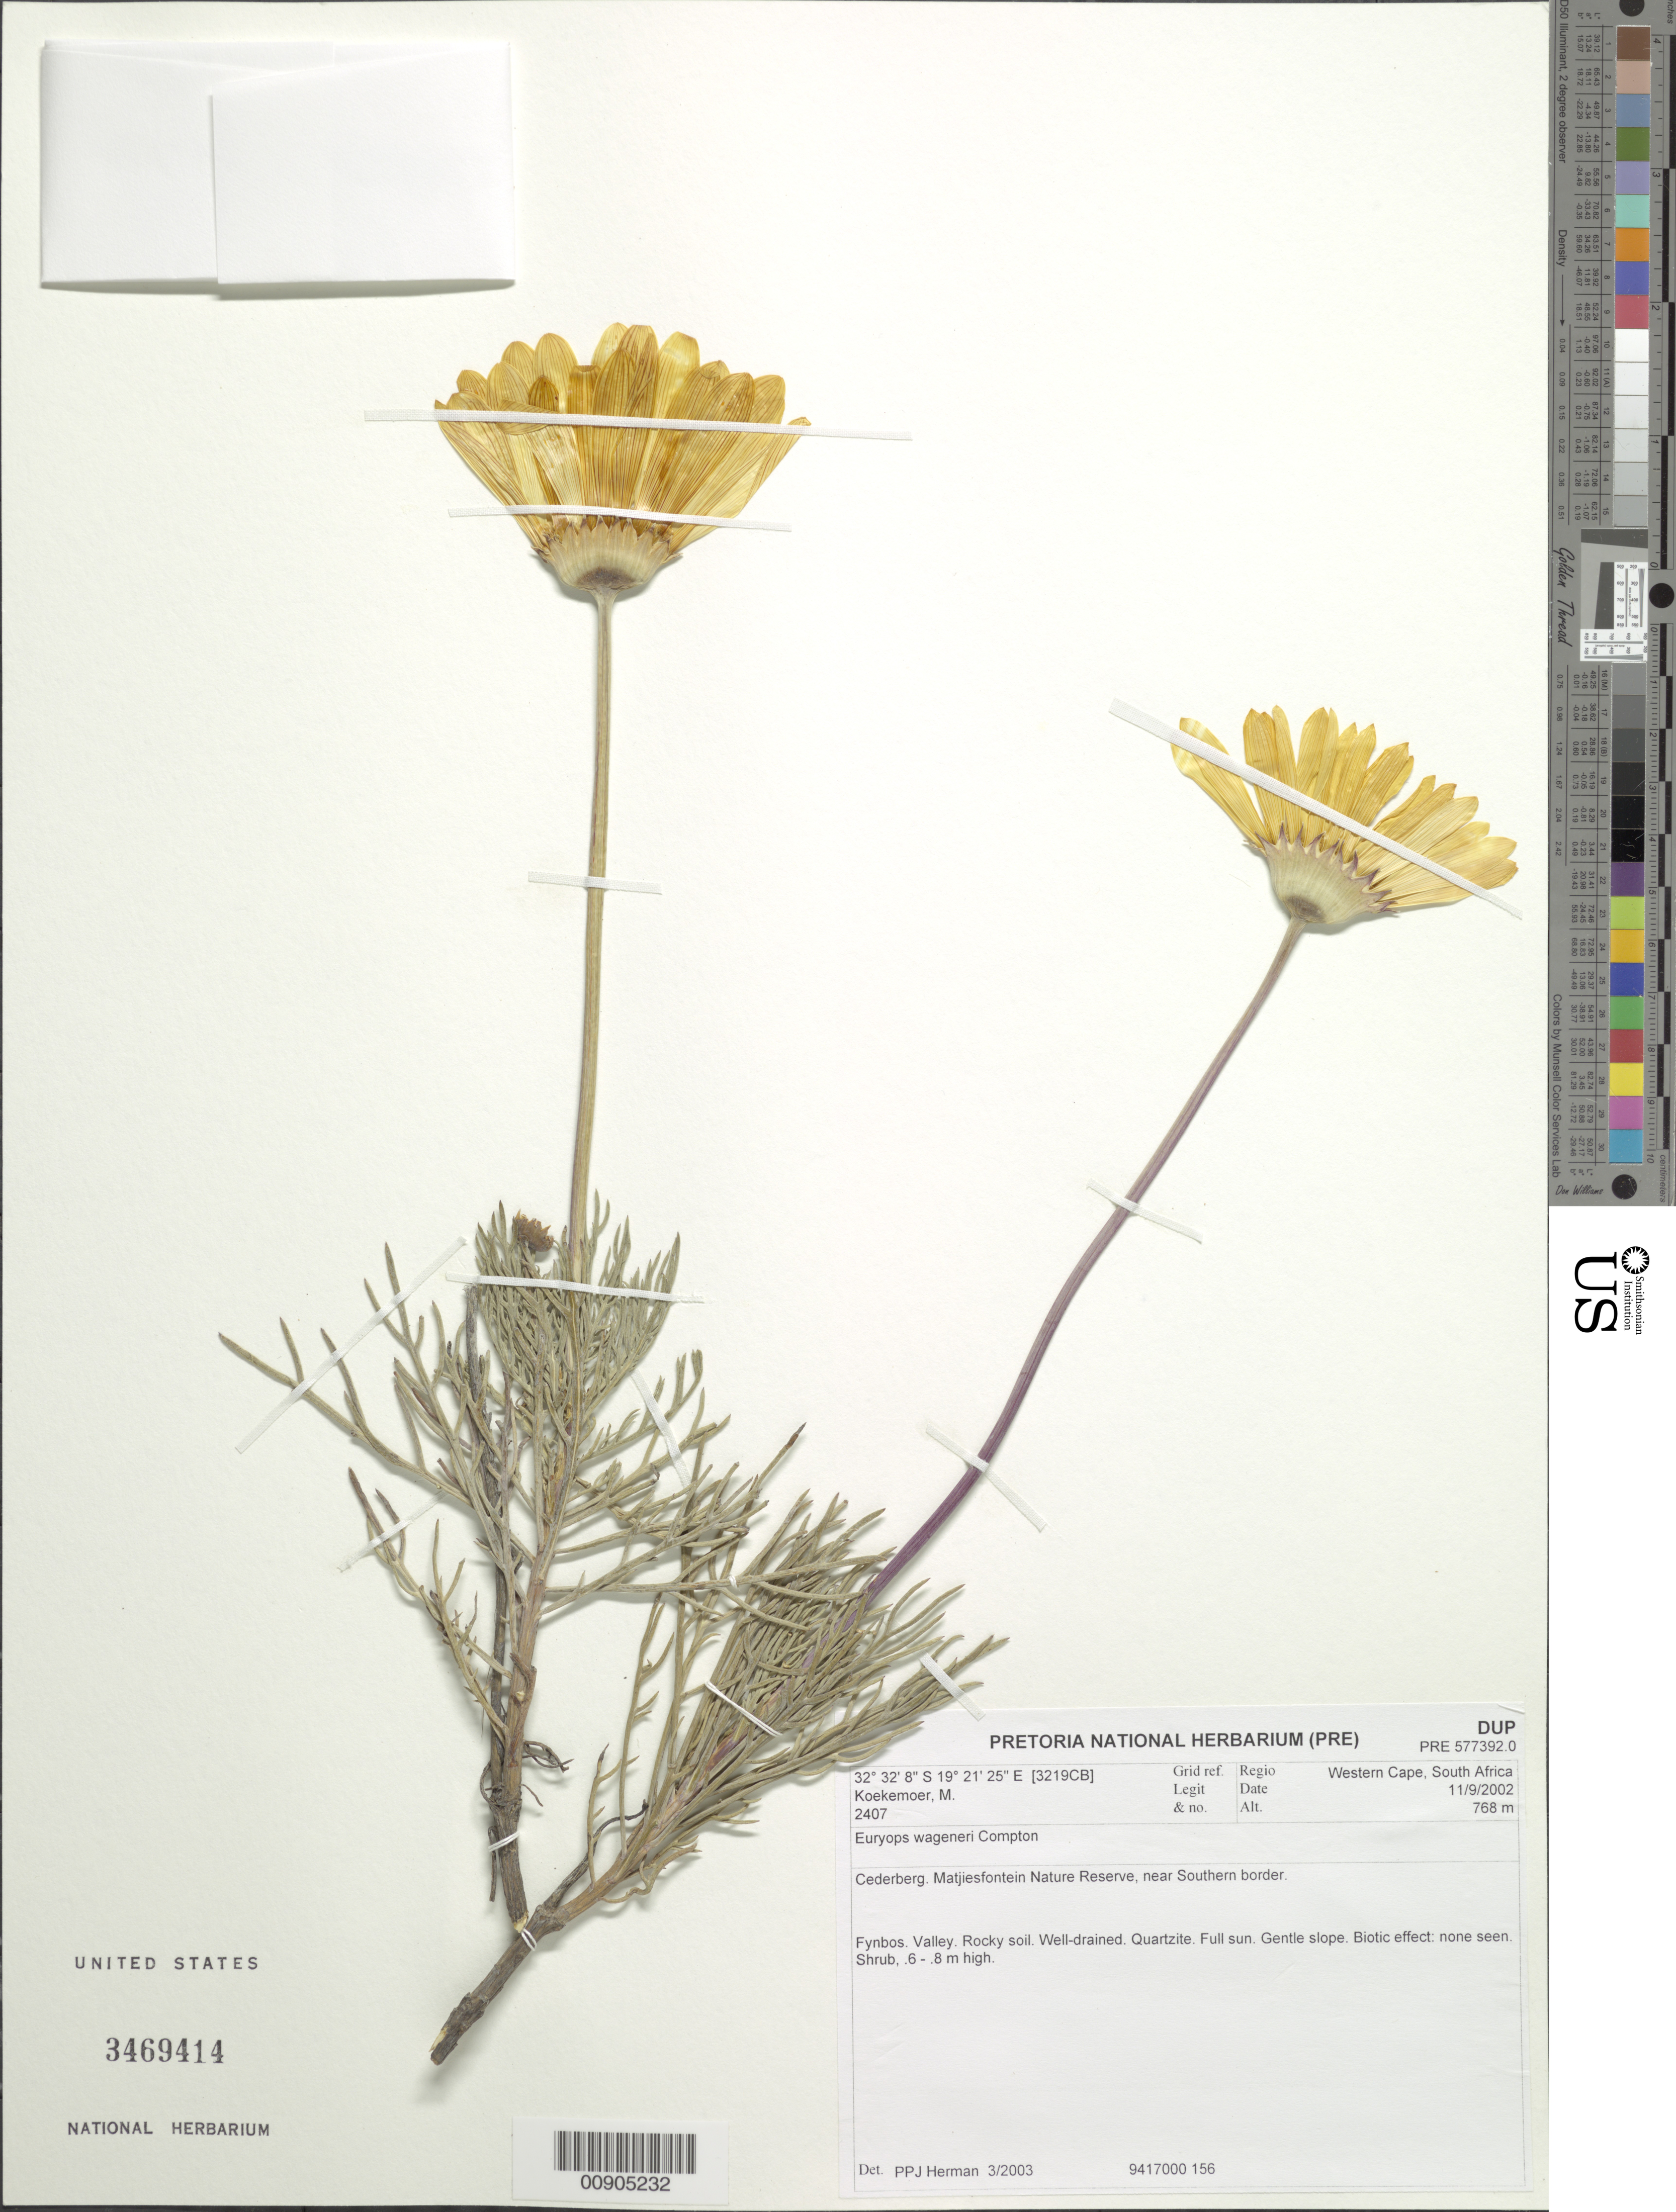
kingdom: Plantae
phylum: Tracheophyta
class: Magnoliopsida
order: Asterales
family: Asteraceae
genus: Euryops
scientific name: Euryops wageneri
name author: Compton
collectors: M. Koekemoer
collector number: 2407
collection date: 2002-09-11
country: South Africa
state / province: Western Cape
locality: Cederberg, Matjiesfontein Nature Reserve, near S border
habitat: Fynbos, valley, rocky soil, well-drained, quartzite, full sun, gentle slope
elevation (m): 768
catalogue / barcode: US 3469414